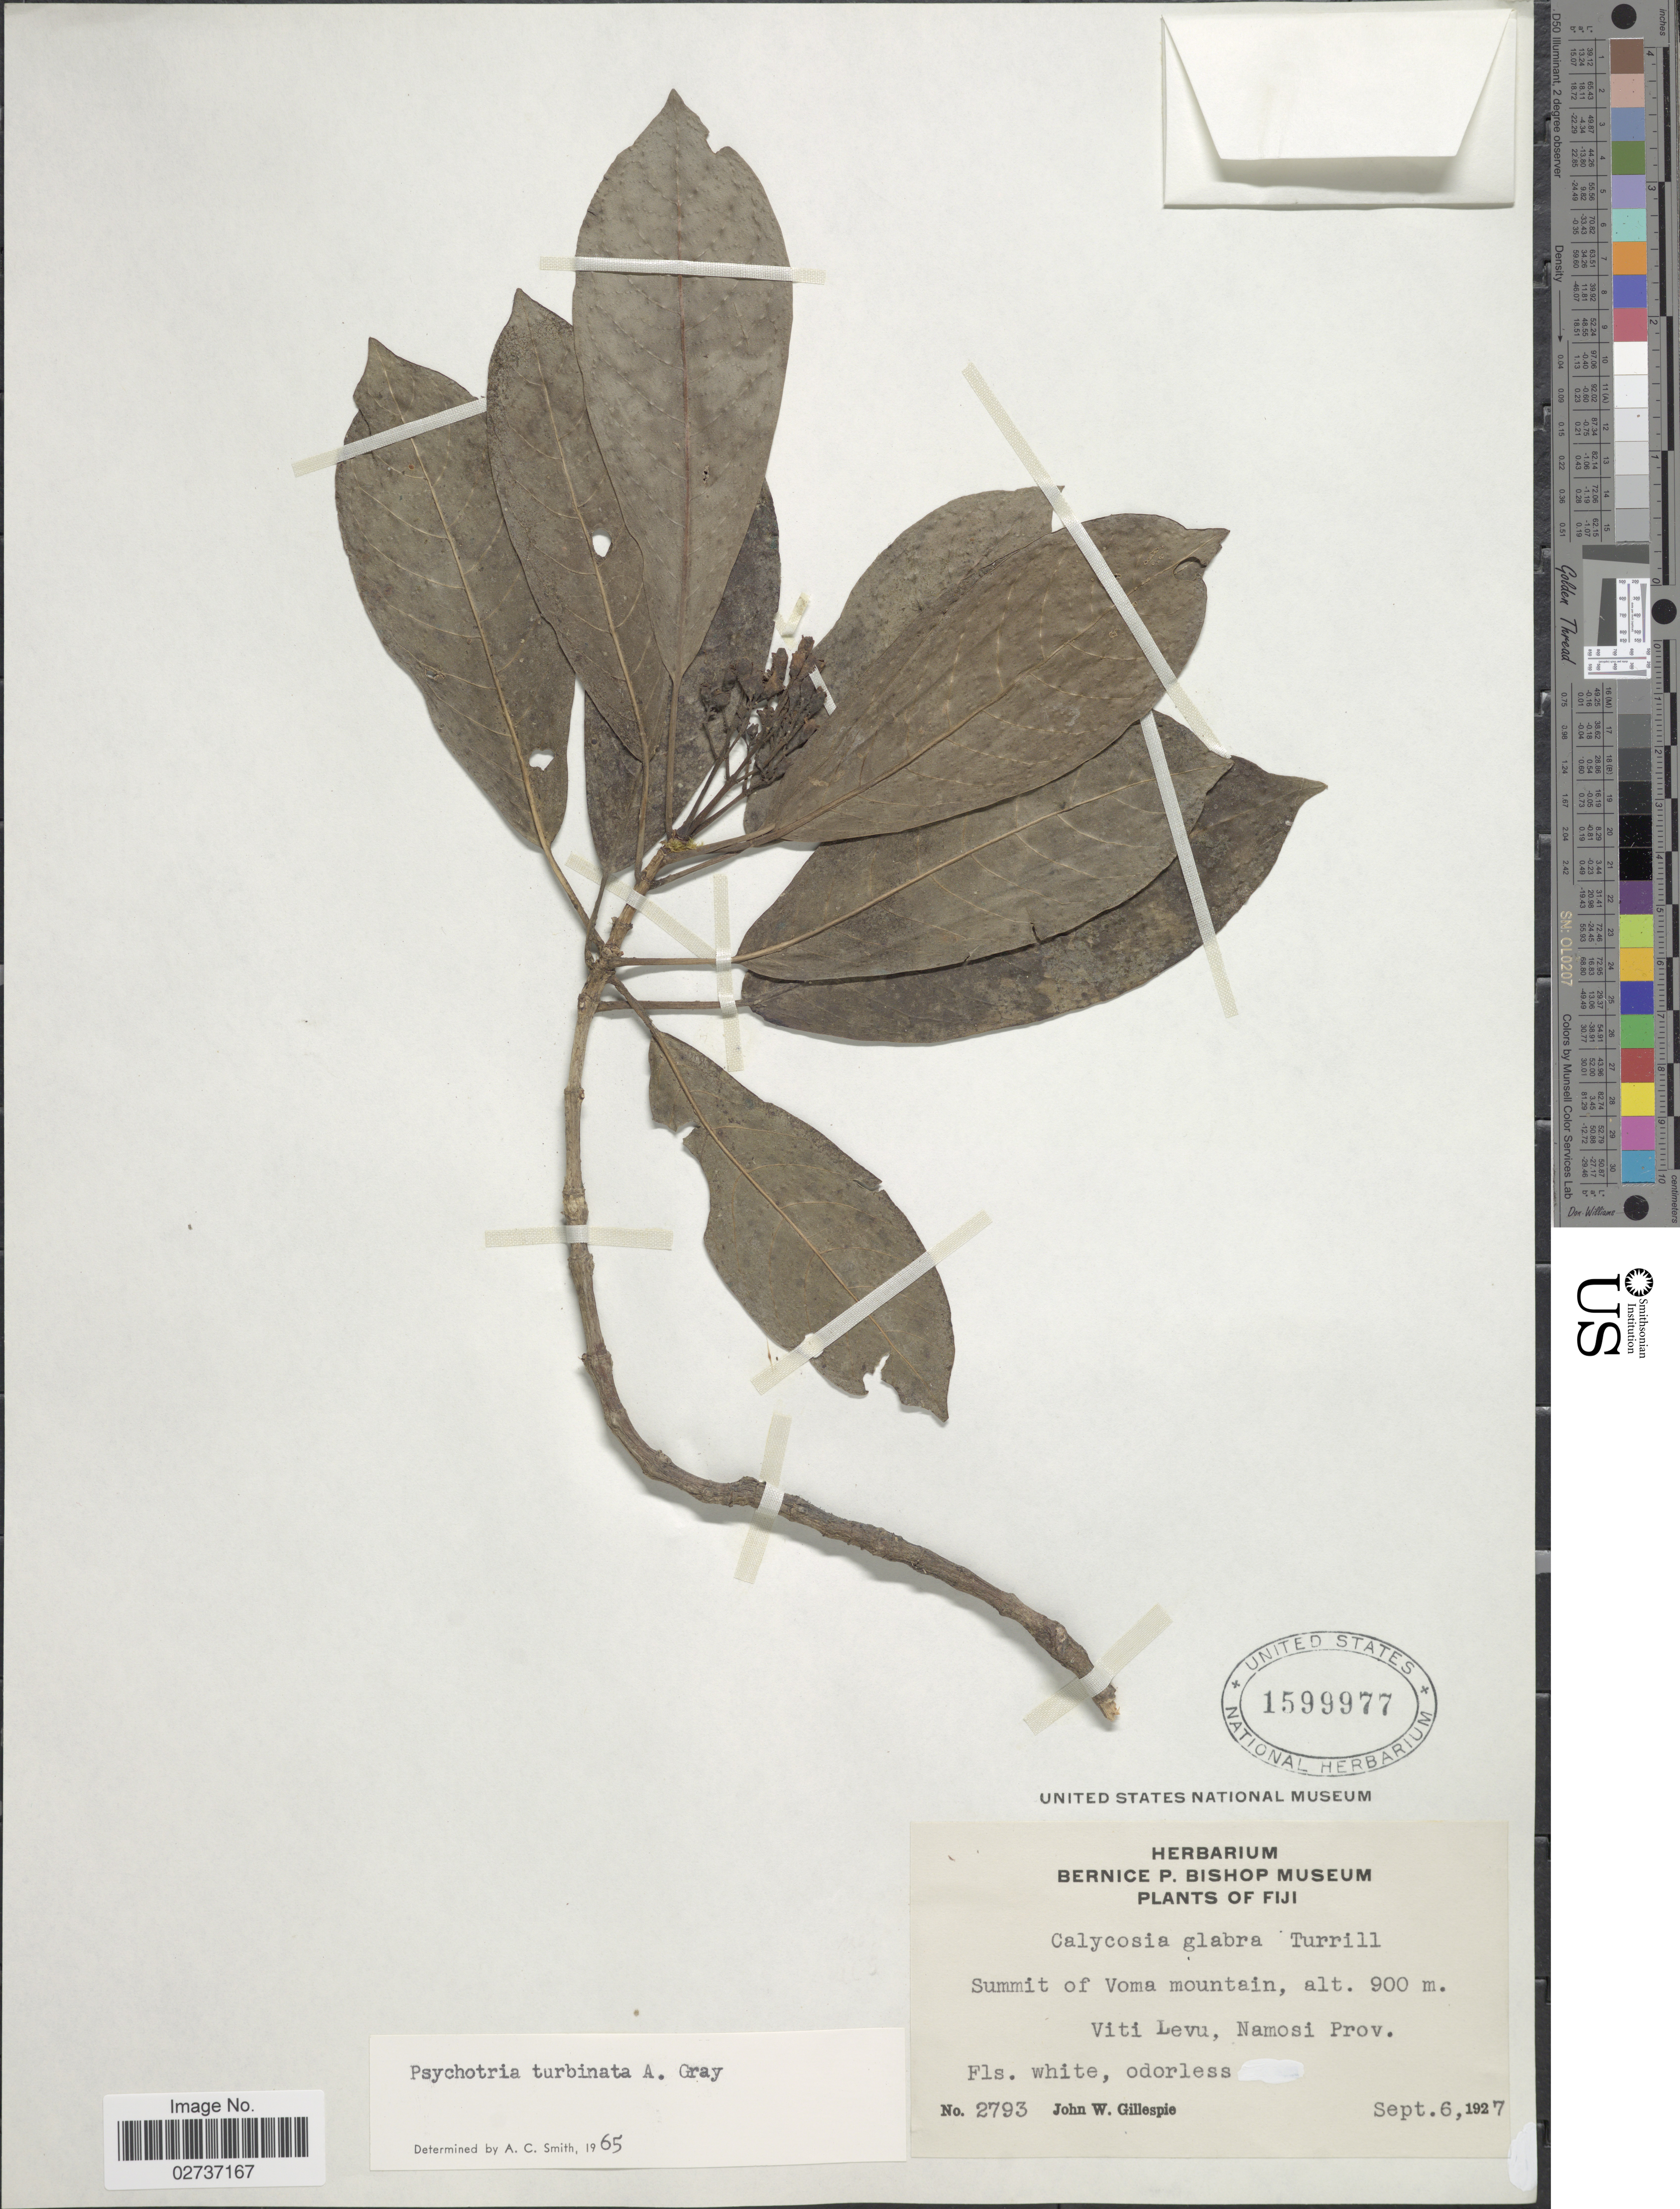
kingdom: Plantae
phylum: Tracheophyta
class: Magnoliopsida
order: Gentianales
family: Rubiaceae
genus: Psychotria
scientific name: Psychotria turbinata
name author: A. Gray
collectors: J. W. Gillespie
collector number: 2793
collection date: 1927-09-06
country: Fiji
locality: Viti Levu, Namosi Prov.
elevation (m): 900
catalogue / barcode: US 1599977